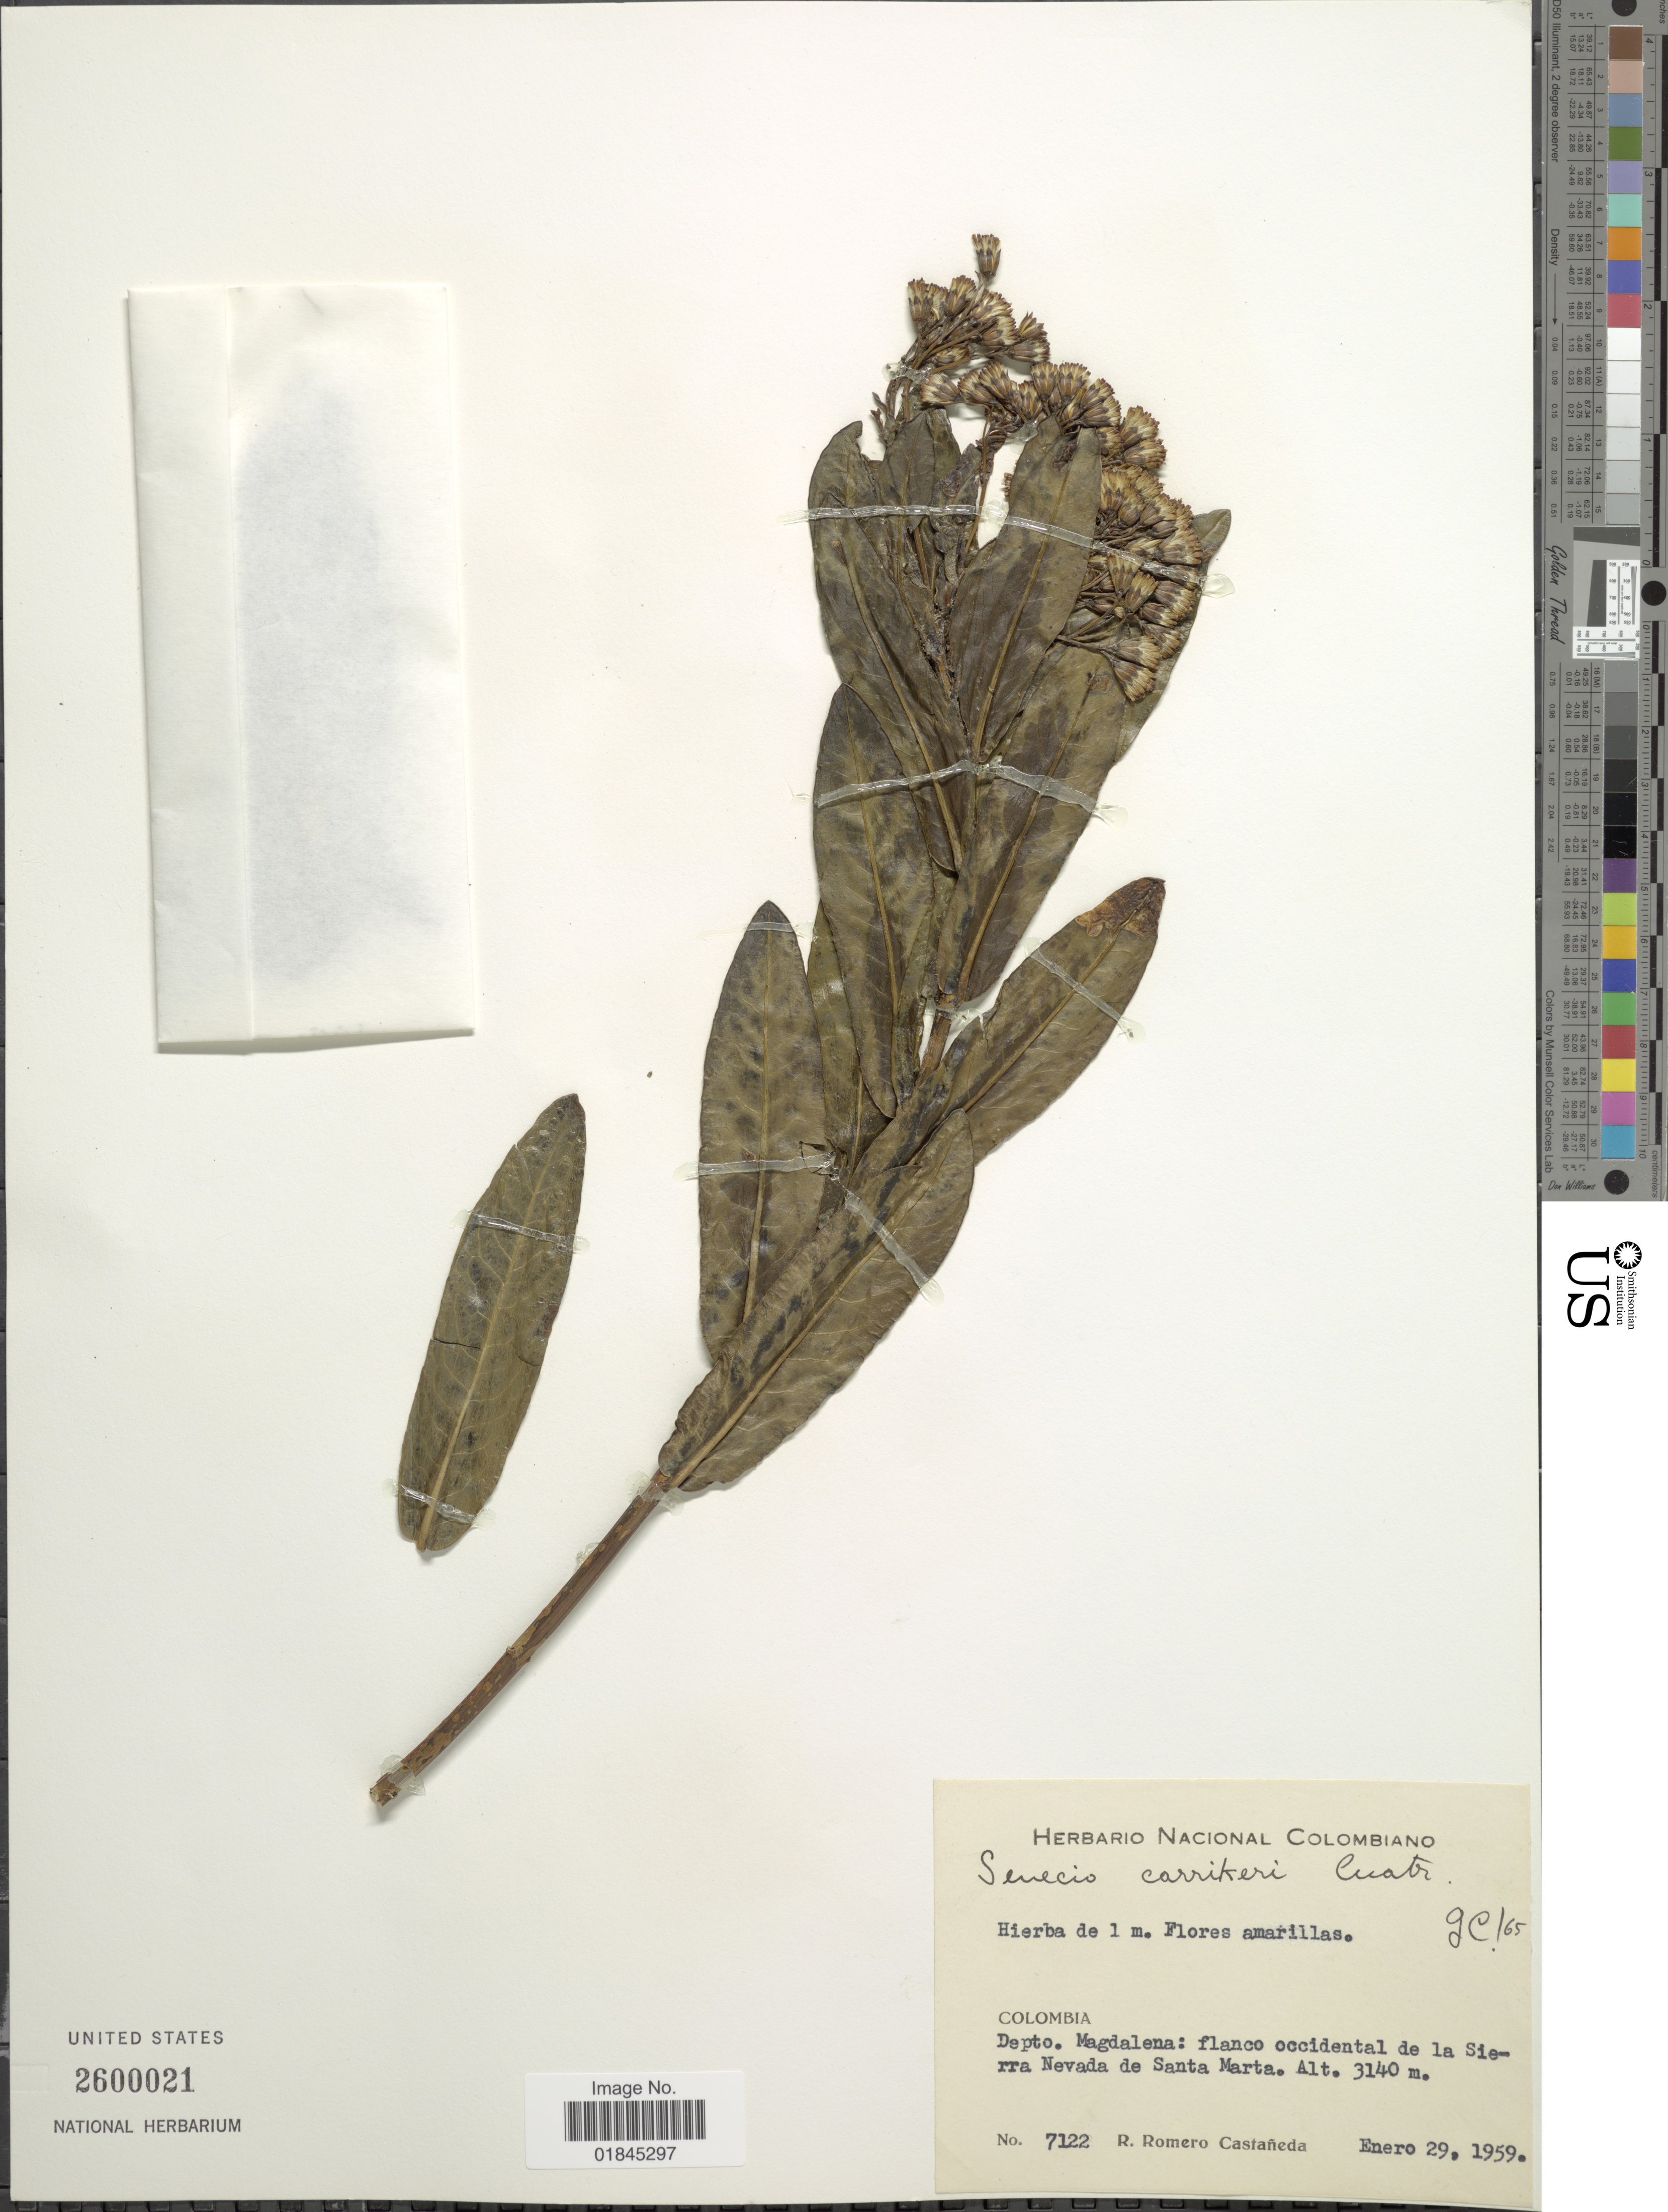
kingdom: Plantae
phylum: Tracheophyta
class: Magnoliopsida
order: Asterales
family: Asteraceae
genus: Pentacalia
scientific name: Pentacalia carrikeri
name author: (Cuatrec.) Cuatrec.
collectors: R. Romero Castañeda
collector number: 7122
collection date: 1959-01-29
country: Colombia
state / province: Magdalena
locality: Depto. Magdalena: flanco occidental de la Sierra Nevada de Santa Marta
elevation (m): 3140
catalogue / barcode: US 2600021